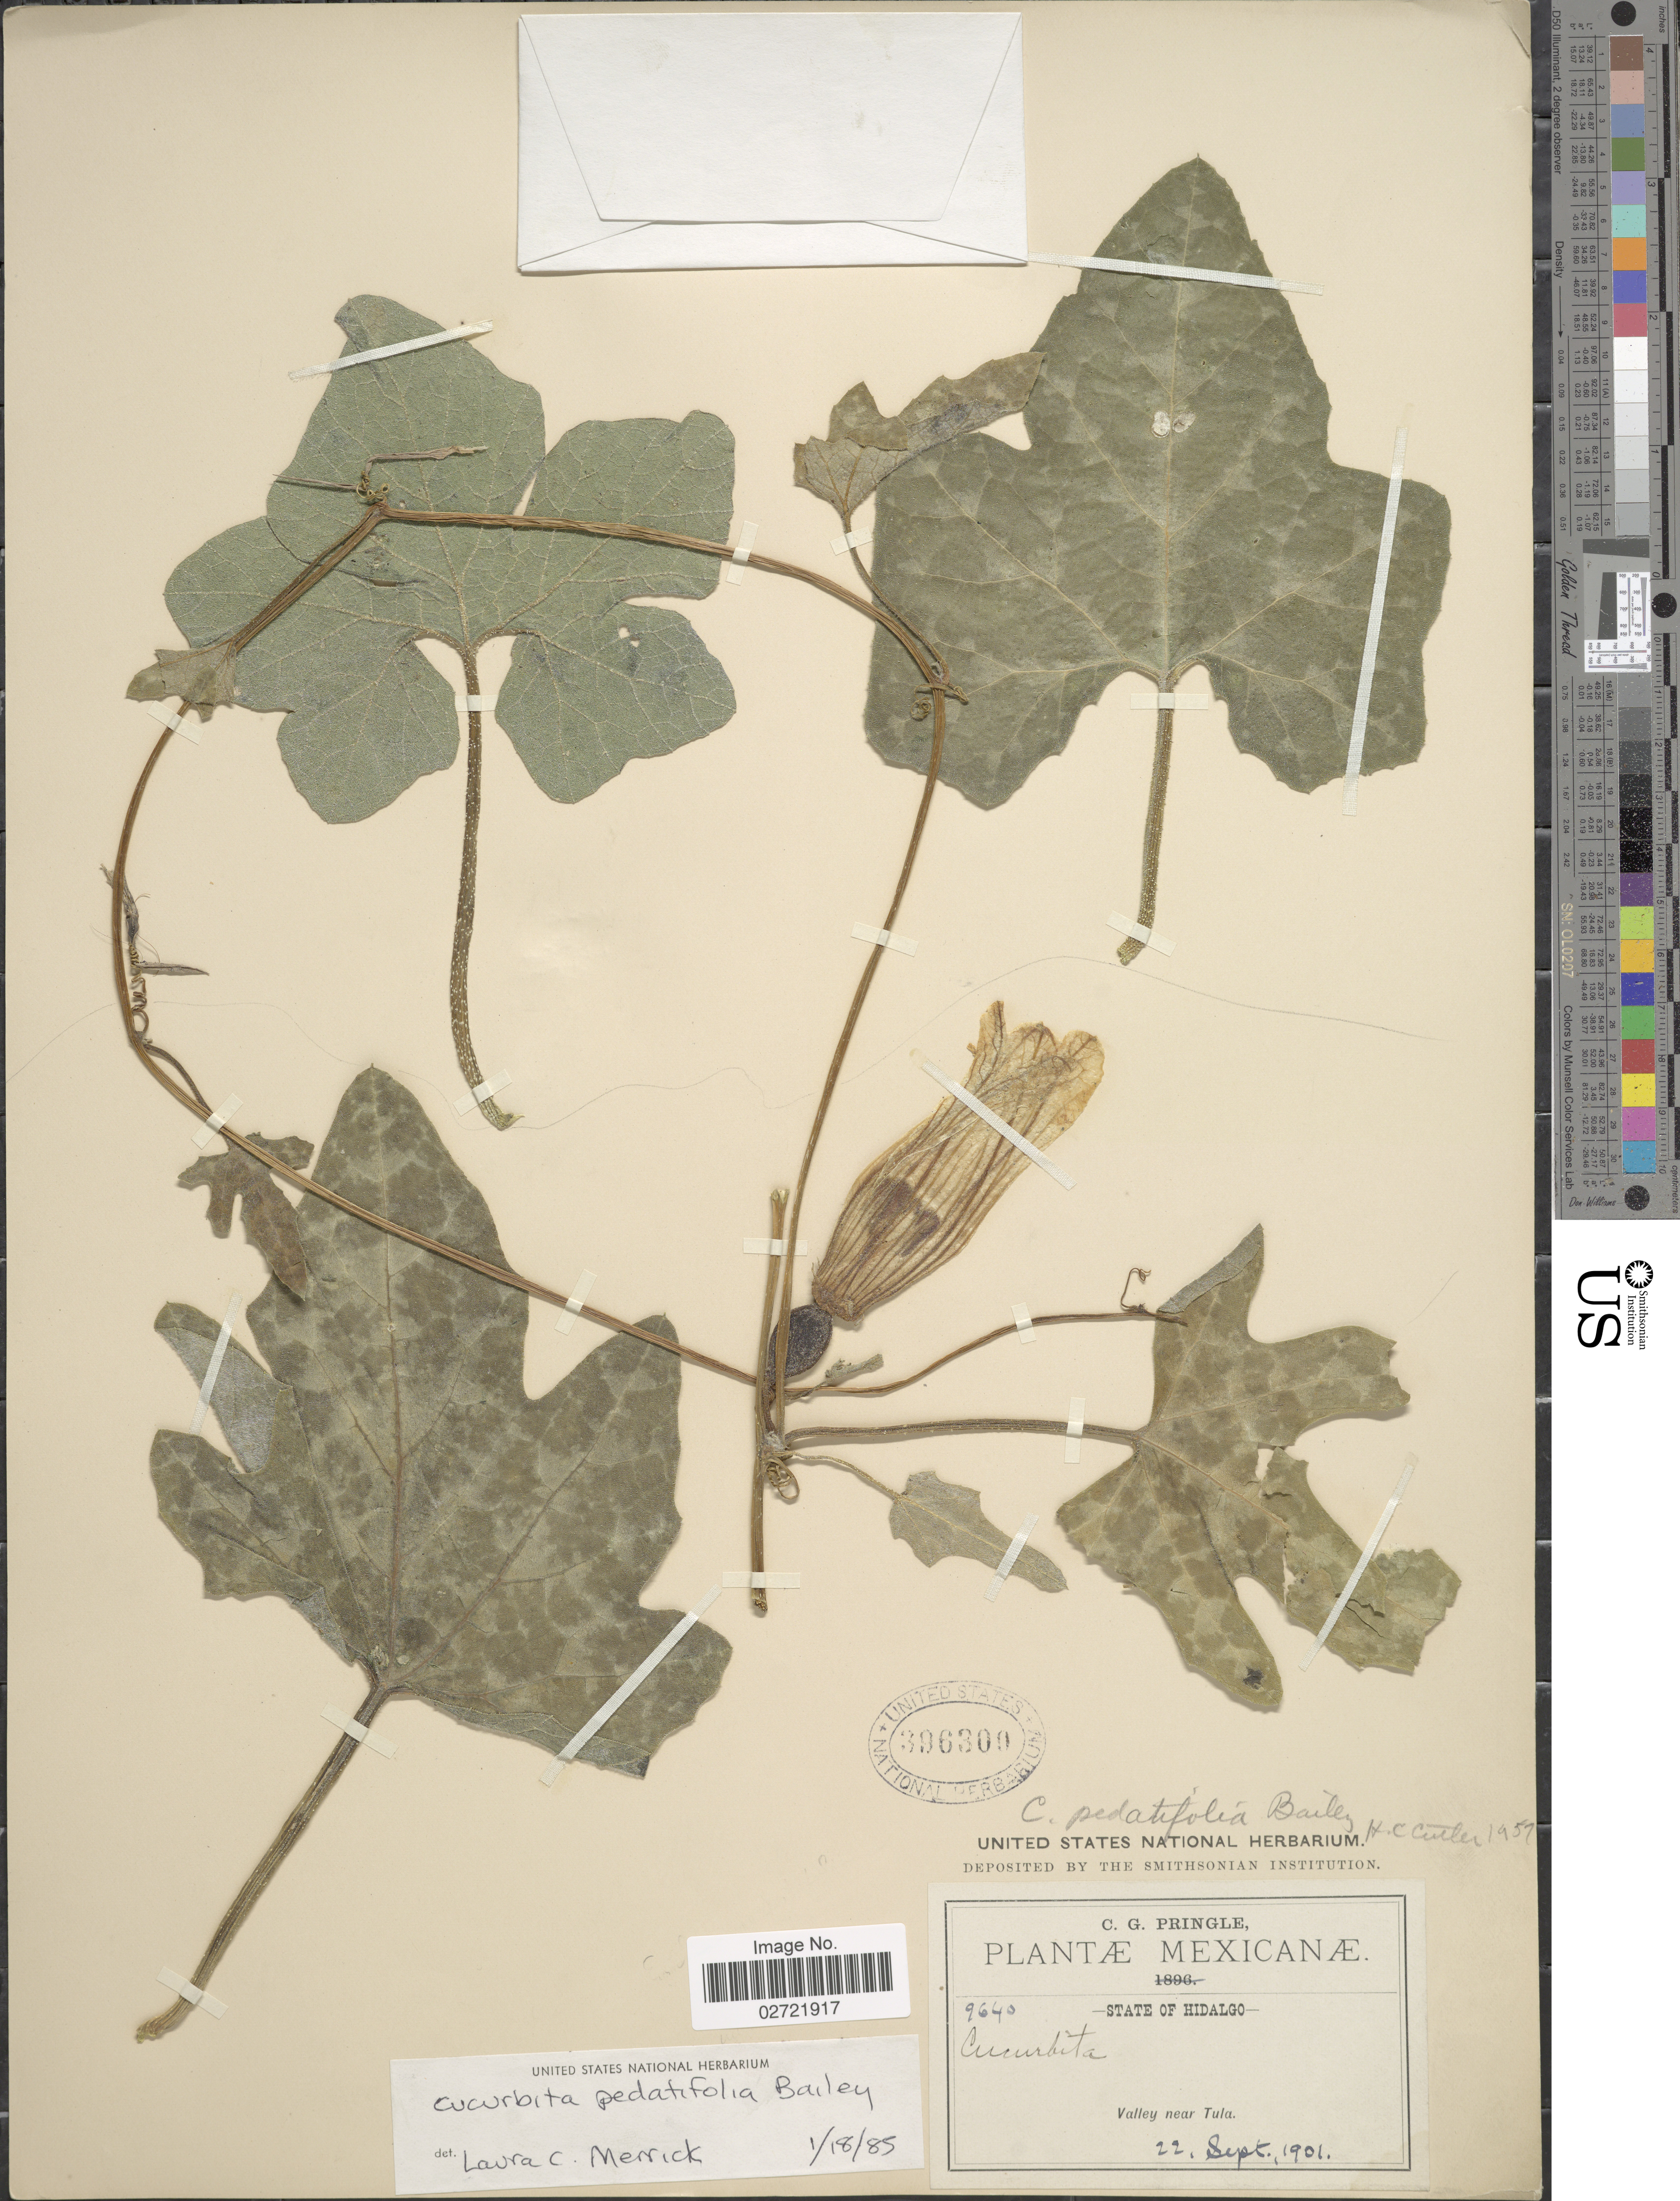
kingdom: Plantae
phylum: Tracheophyta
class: Magnoliopsida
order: Cucurbitales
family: Cucurbitaceae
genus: Cucurbita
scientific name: Cucurbita pedatifolia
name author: L.H. Bailey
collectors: C. G. Pringle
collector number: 9640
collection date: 1901-09-22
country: Mexico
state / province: Hidalgo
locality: Valley near Tula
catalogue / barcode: US 396300